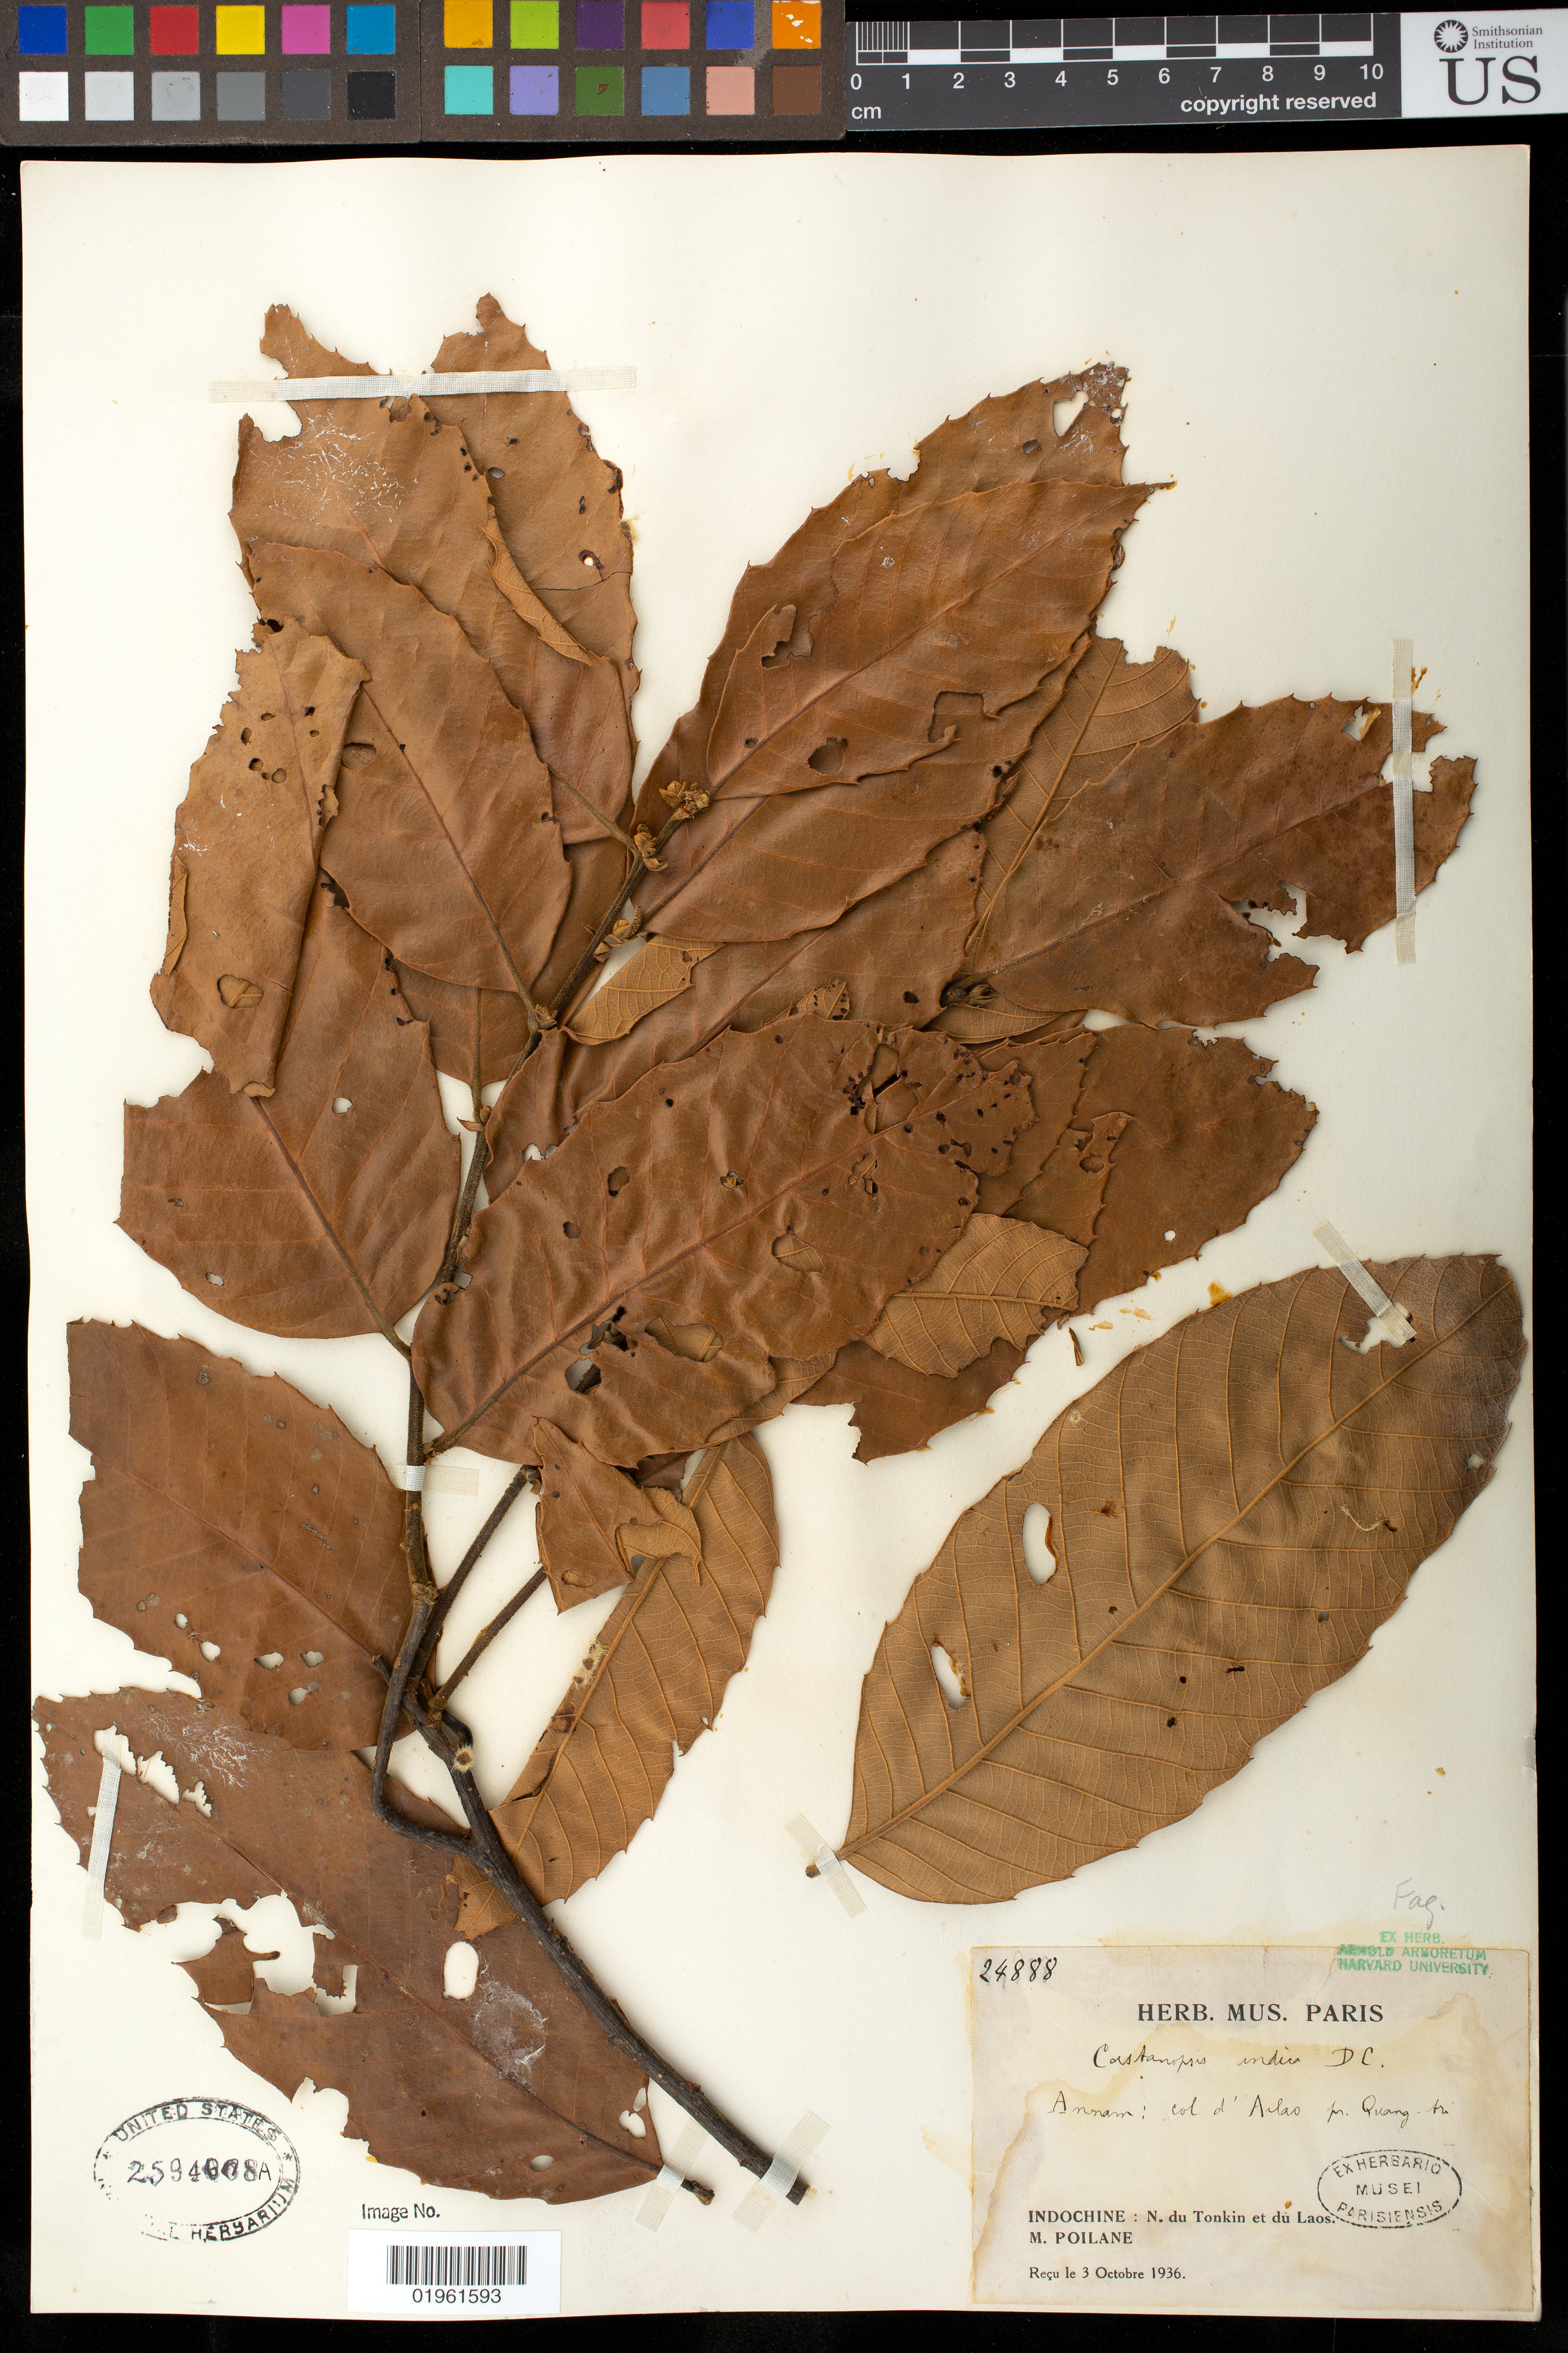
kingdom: Plantae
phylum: Tracheophyta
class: Magnoliopsida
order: Fagales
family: Fagaceae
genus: Castanopsis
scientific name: Castanopsis sp.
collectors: M. Poilane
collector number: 24888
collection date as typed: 03 Oct 1936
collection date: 1936-10-03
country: Vietnam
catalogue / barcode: US 2594608